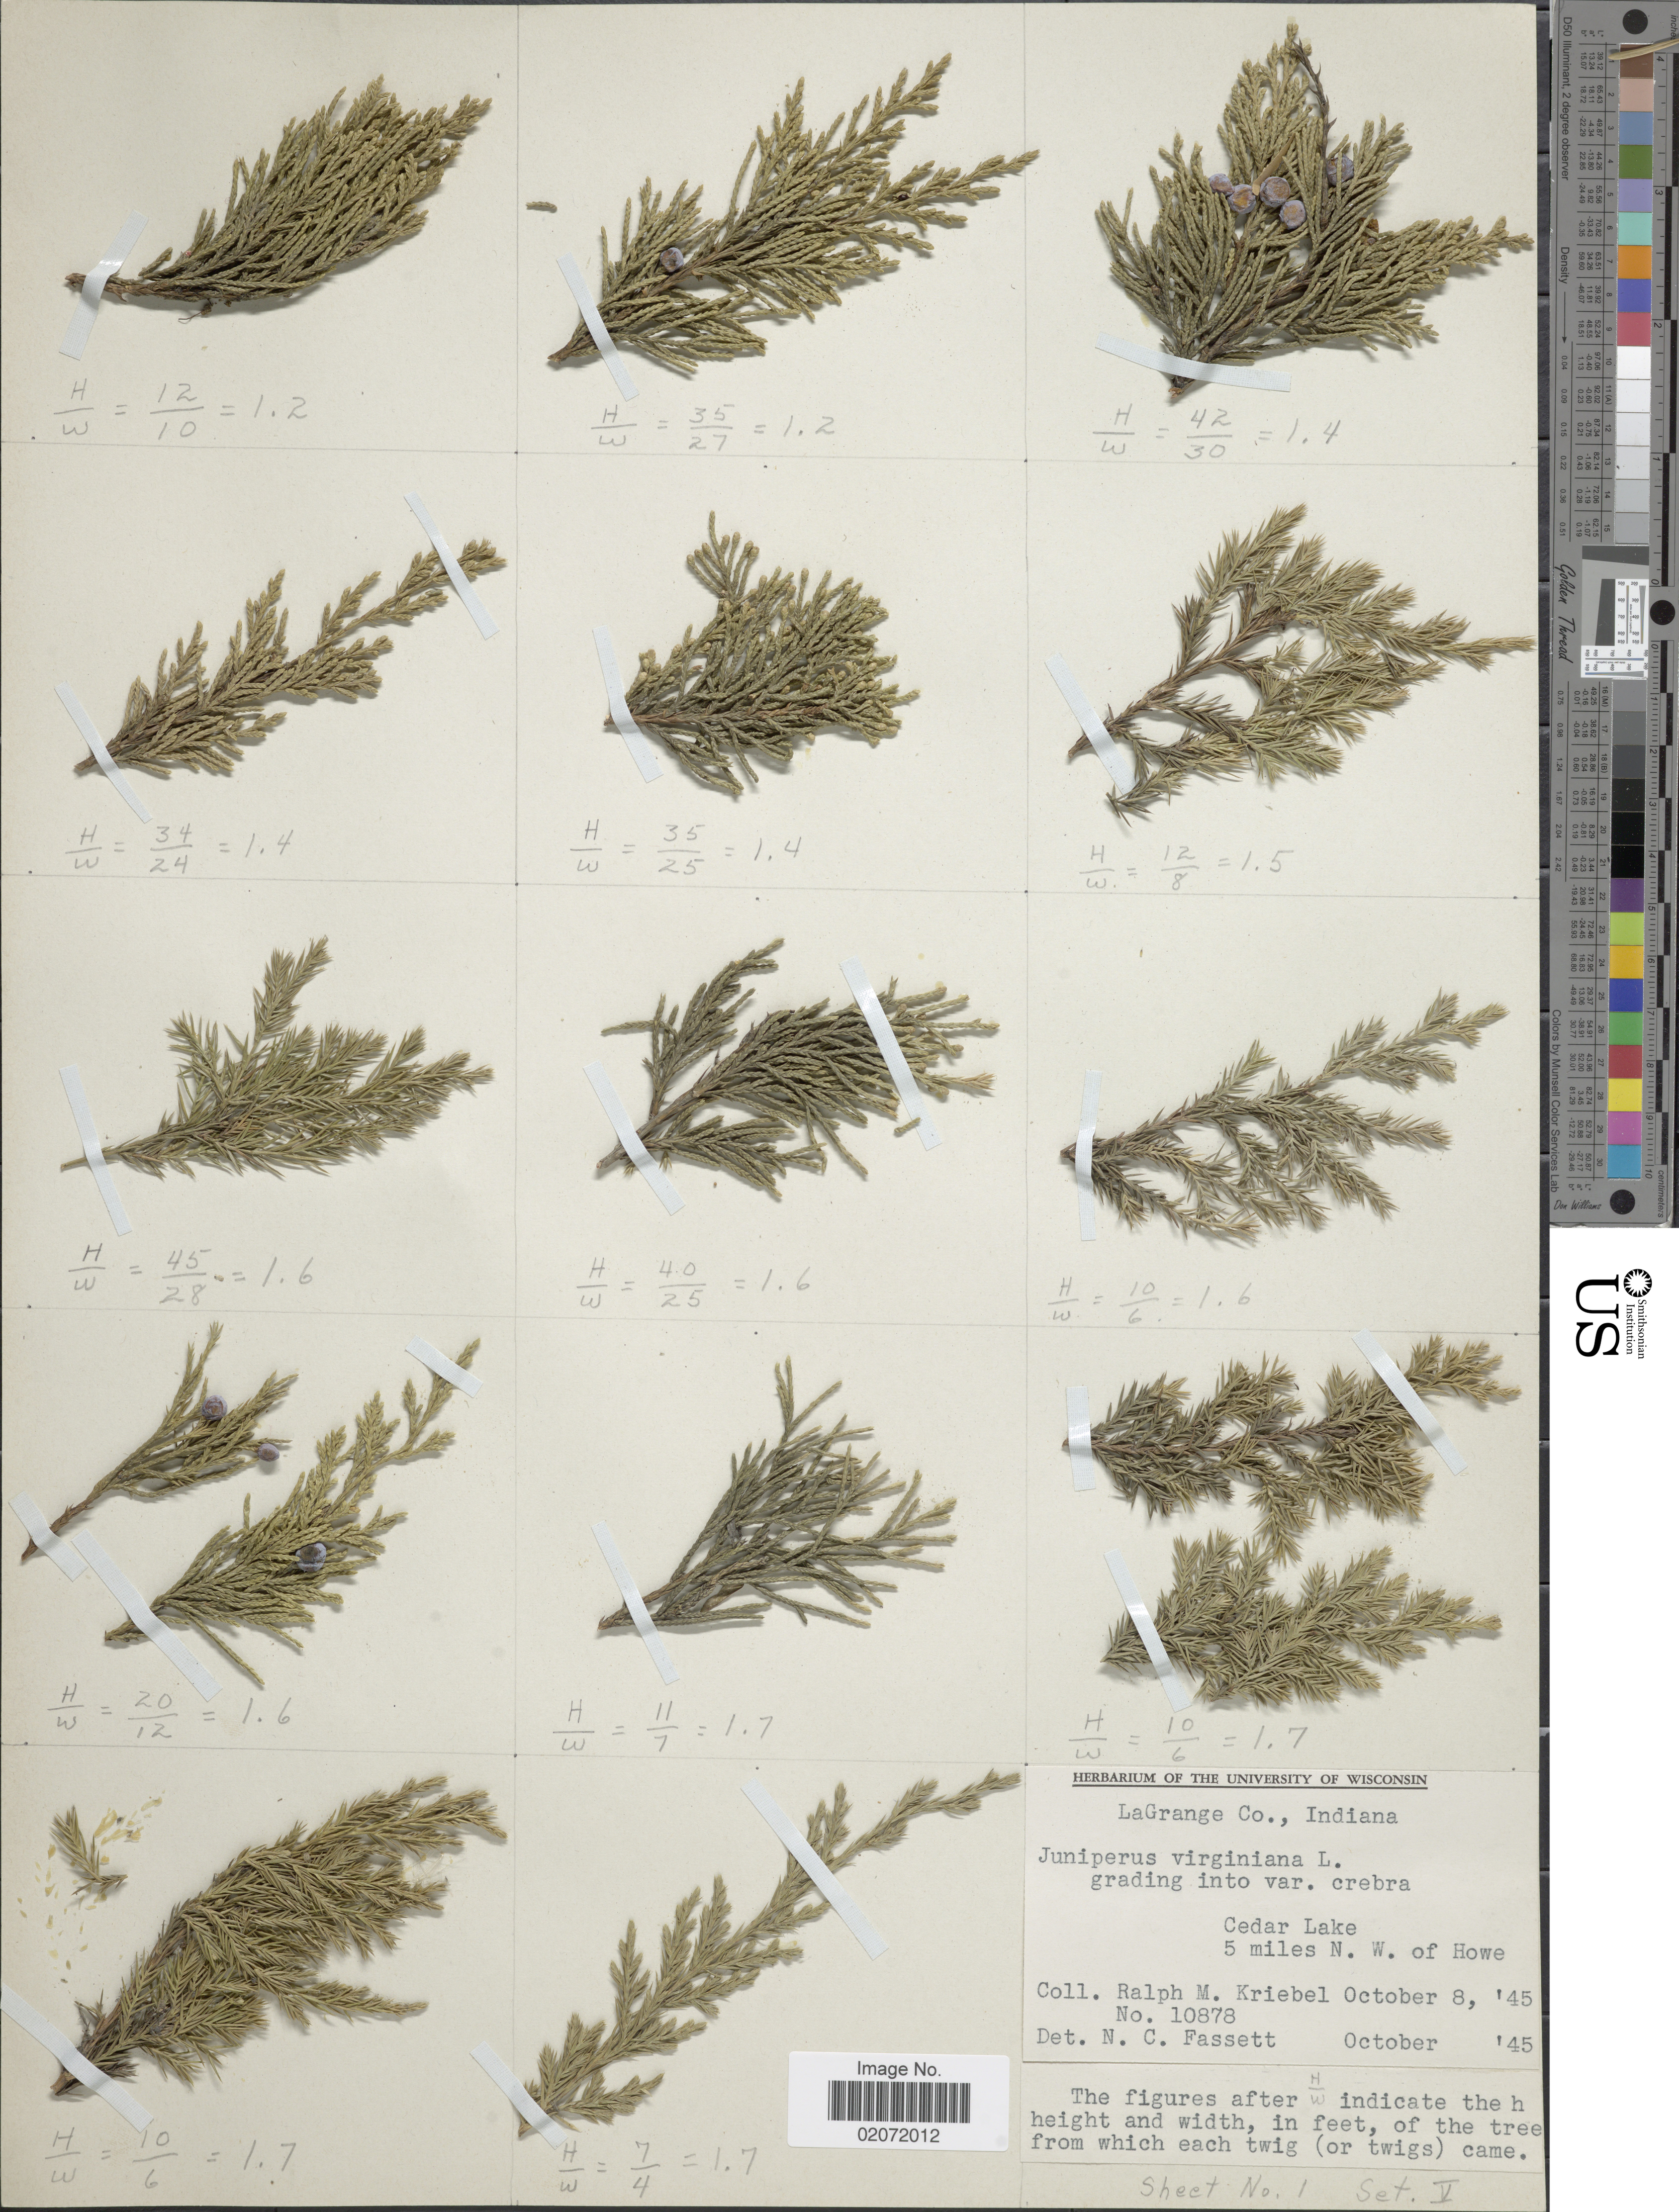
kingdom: Plantae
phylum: Tracheophyta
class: Pinopsida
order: Pinales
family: Cupressaceae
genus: Juniperus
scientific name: Juniperus virginiana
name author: L.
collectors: R. M. Kriebel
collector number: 10878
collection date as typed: Transcribed d/m/y: 8/10/45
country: United States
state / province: Indiana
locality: La Grange Co. Cedar Lake 5 miles N. W. of Howe